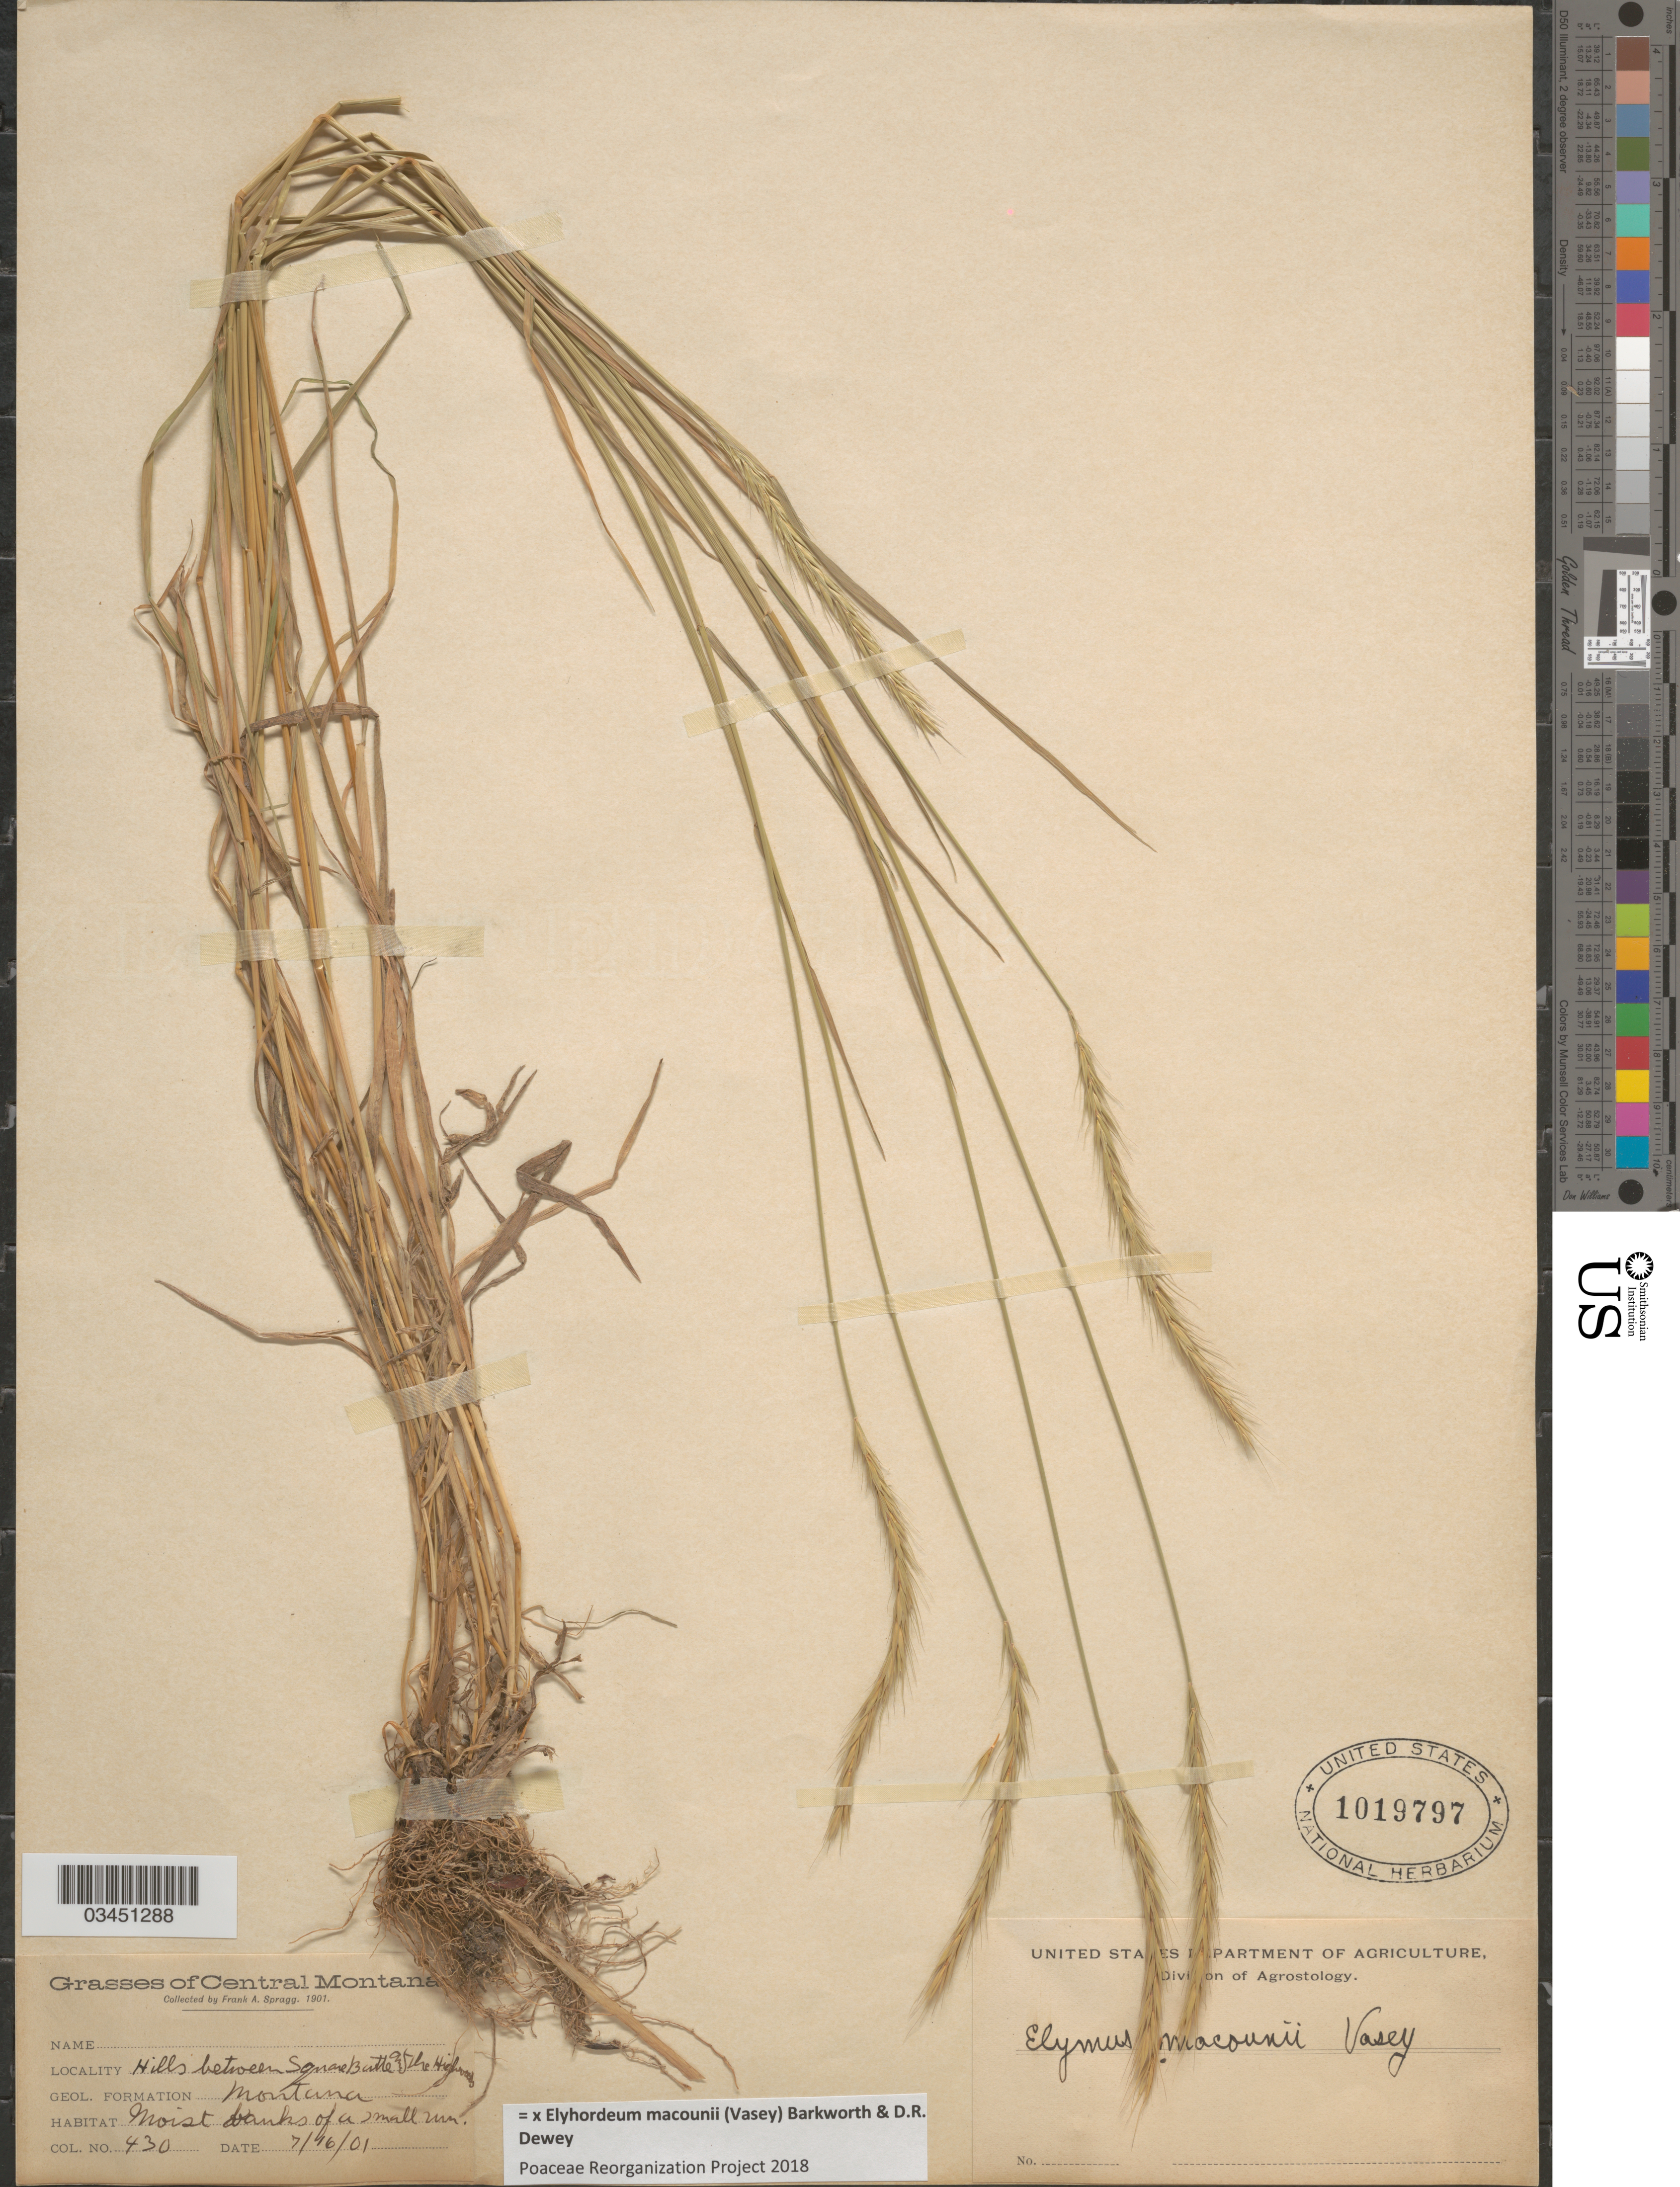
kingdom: Plantae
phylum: Tracheophyta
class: Liliopsida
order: Poales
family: Poaceae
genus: Elyhordeum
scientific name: x Elyhordeum macounii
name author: (Vasey) Barkworth & Dewey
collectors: F. Spragg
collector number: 430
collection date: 1901-07-16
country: United States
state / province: Montana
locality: Central Montana. Hills between Square Butte and the Highway. Geol. Formation Montana.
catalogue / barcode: US 1019797